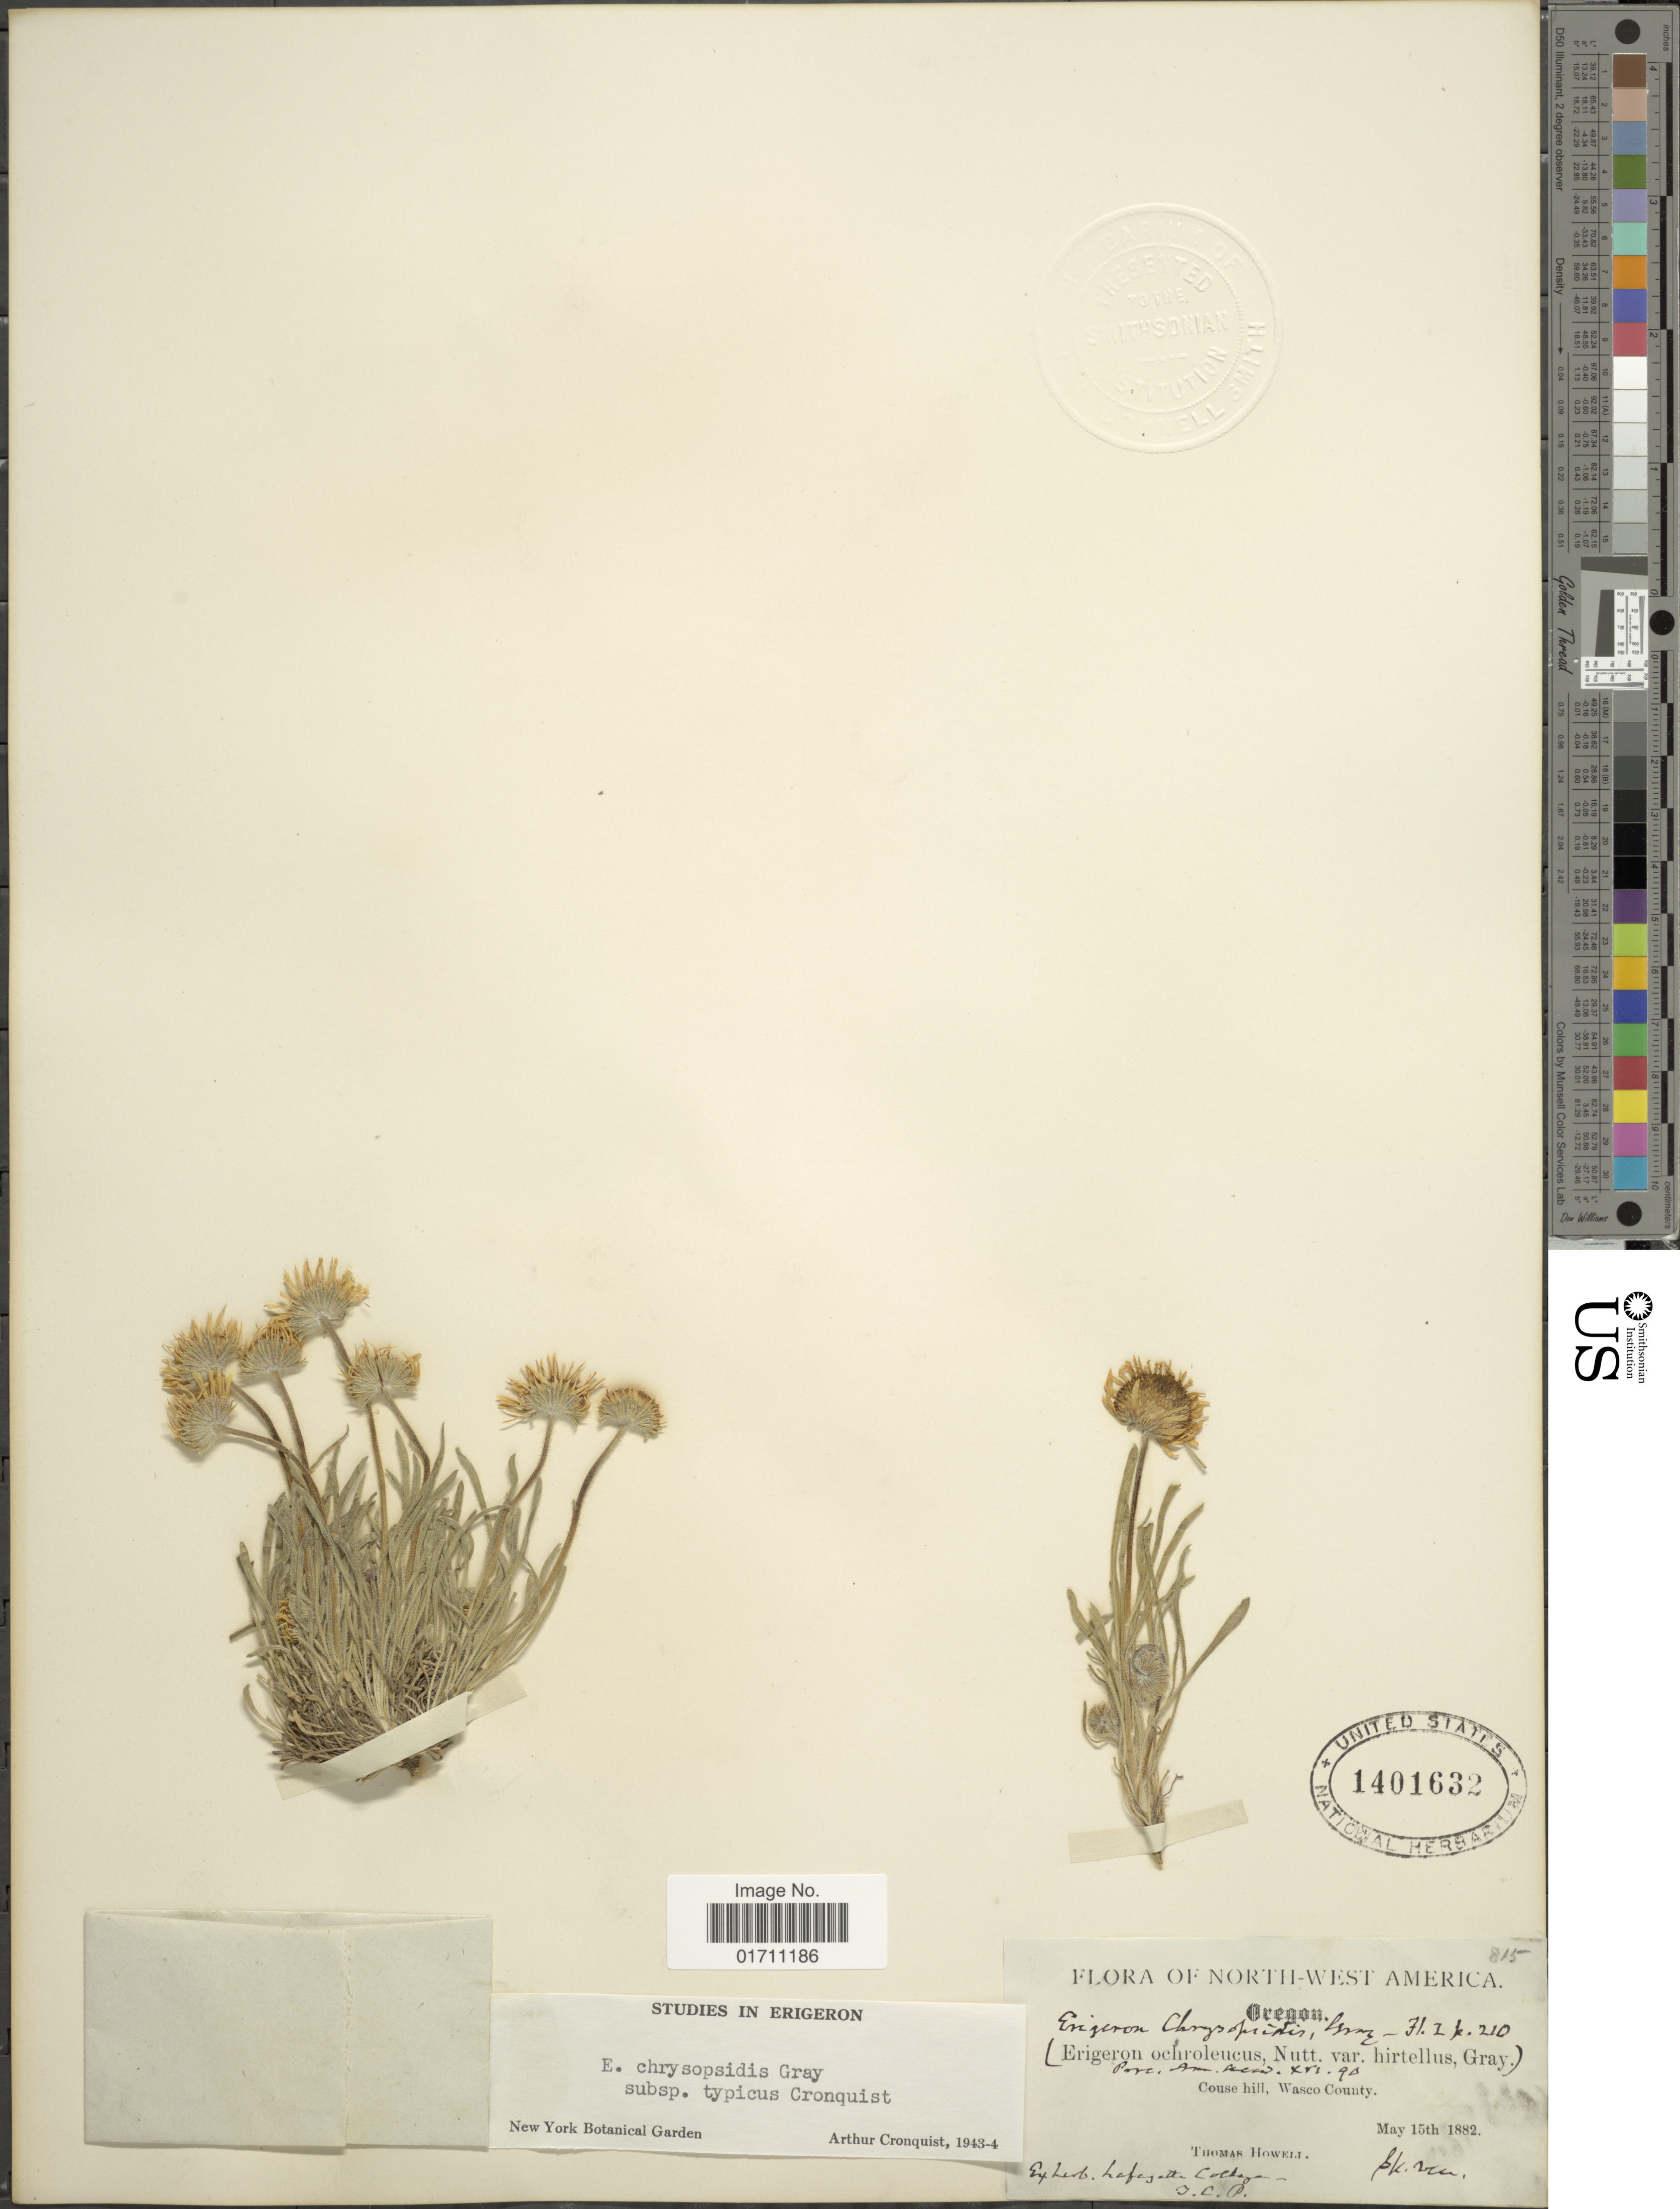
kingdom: Plantae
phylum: Tracheophyta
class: Magnoliopsida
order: Asterales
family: Asteraceae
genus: Erigeron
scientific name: Erigeron chrysopsidis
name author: A. Gray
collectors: T. Howell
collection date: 1882-05-15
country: United States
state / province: Oregon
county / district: Wasco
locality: North-West America, Couse hill, Wasco County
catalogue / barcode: US 1401632